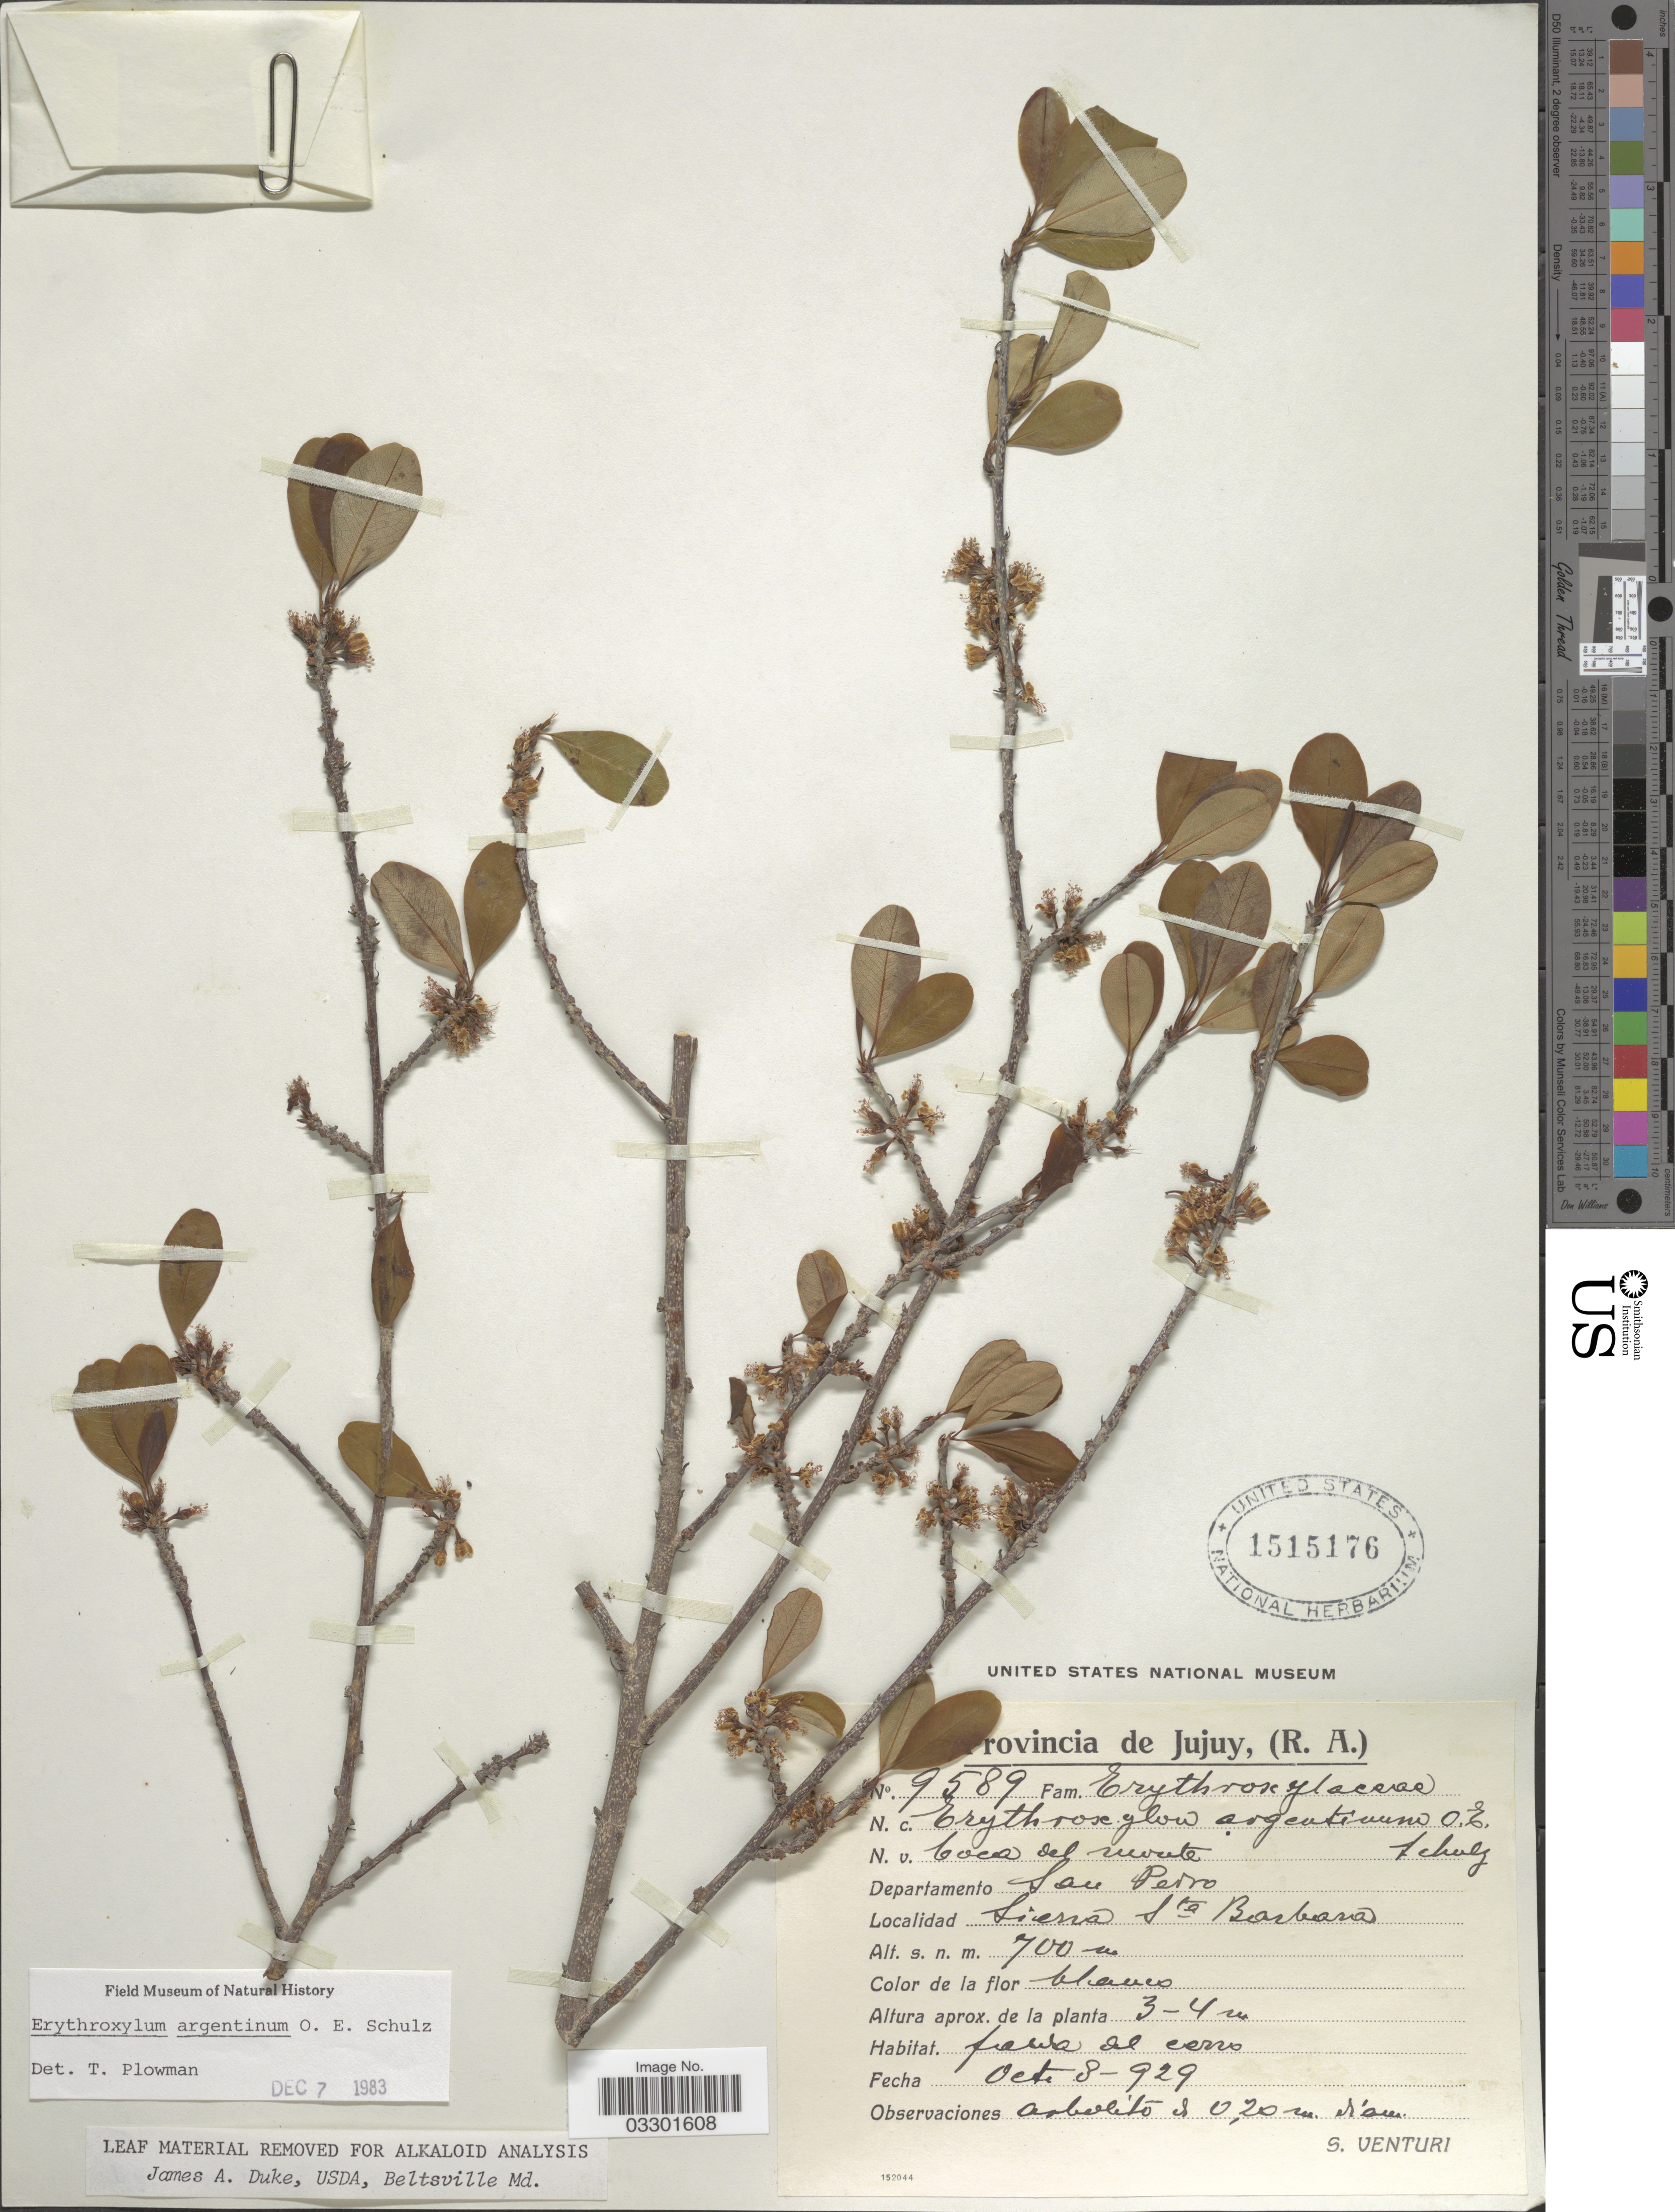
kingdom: Plantae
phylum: Tracheophyta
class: Magnoliopsida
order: Malpighiales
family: Erythroxylaceae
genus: Erythroxylum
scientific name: Erythroxylum argentinum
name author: O.E. Schulz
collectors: S. Venturi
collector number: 9589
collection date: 1929-10-08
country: Argentina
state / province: Jujuy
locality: Departamento: San Pedro. Sierra Sta Barbara.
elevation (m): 700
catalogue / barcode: US 1515176